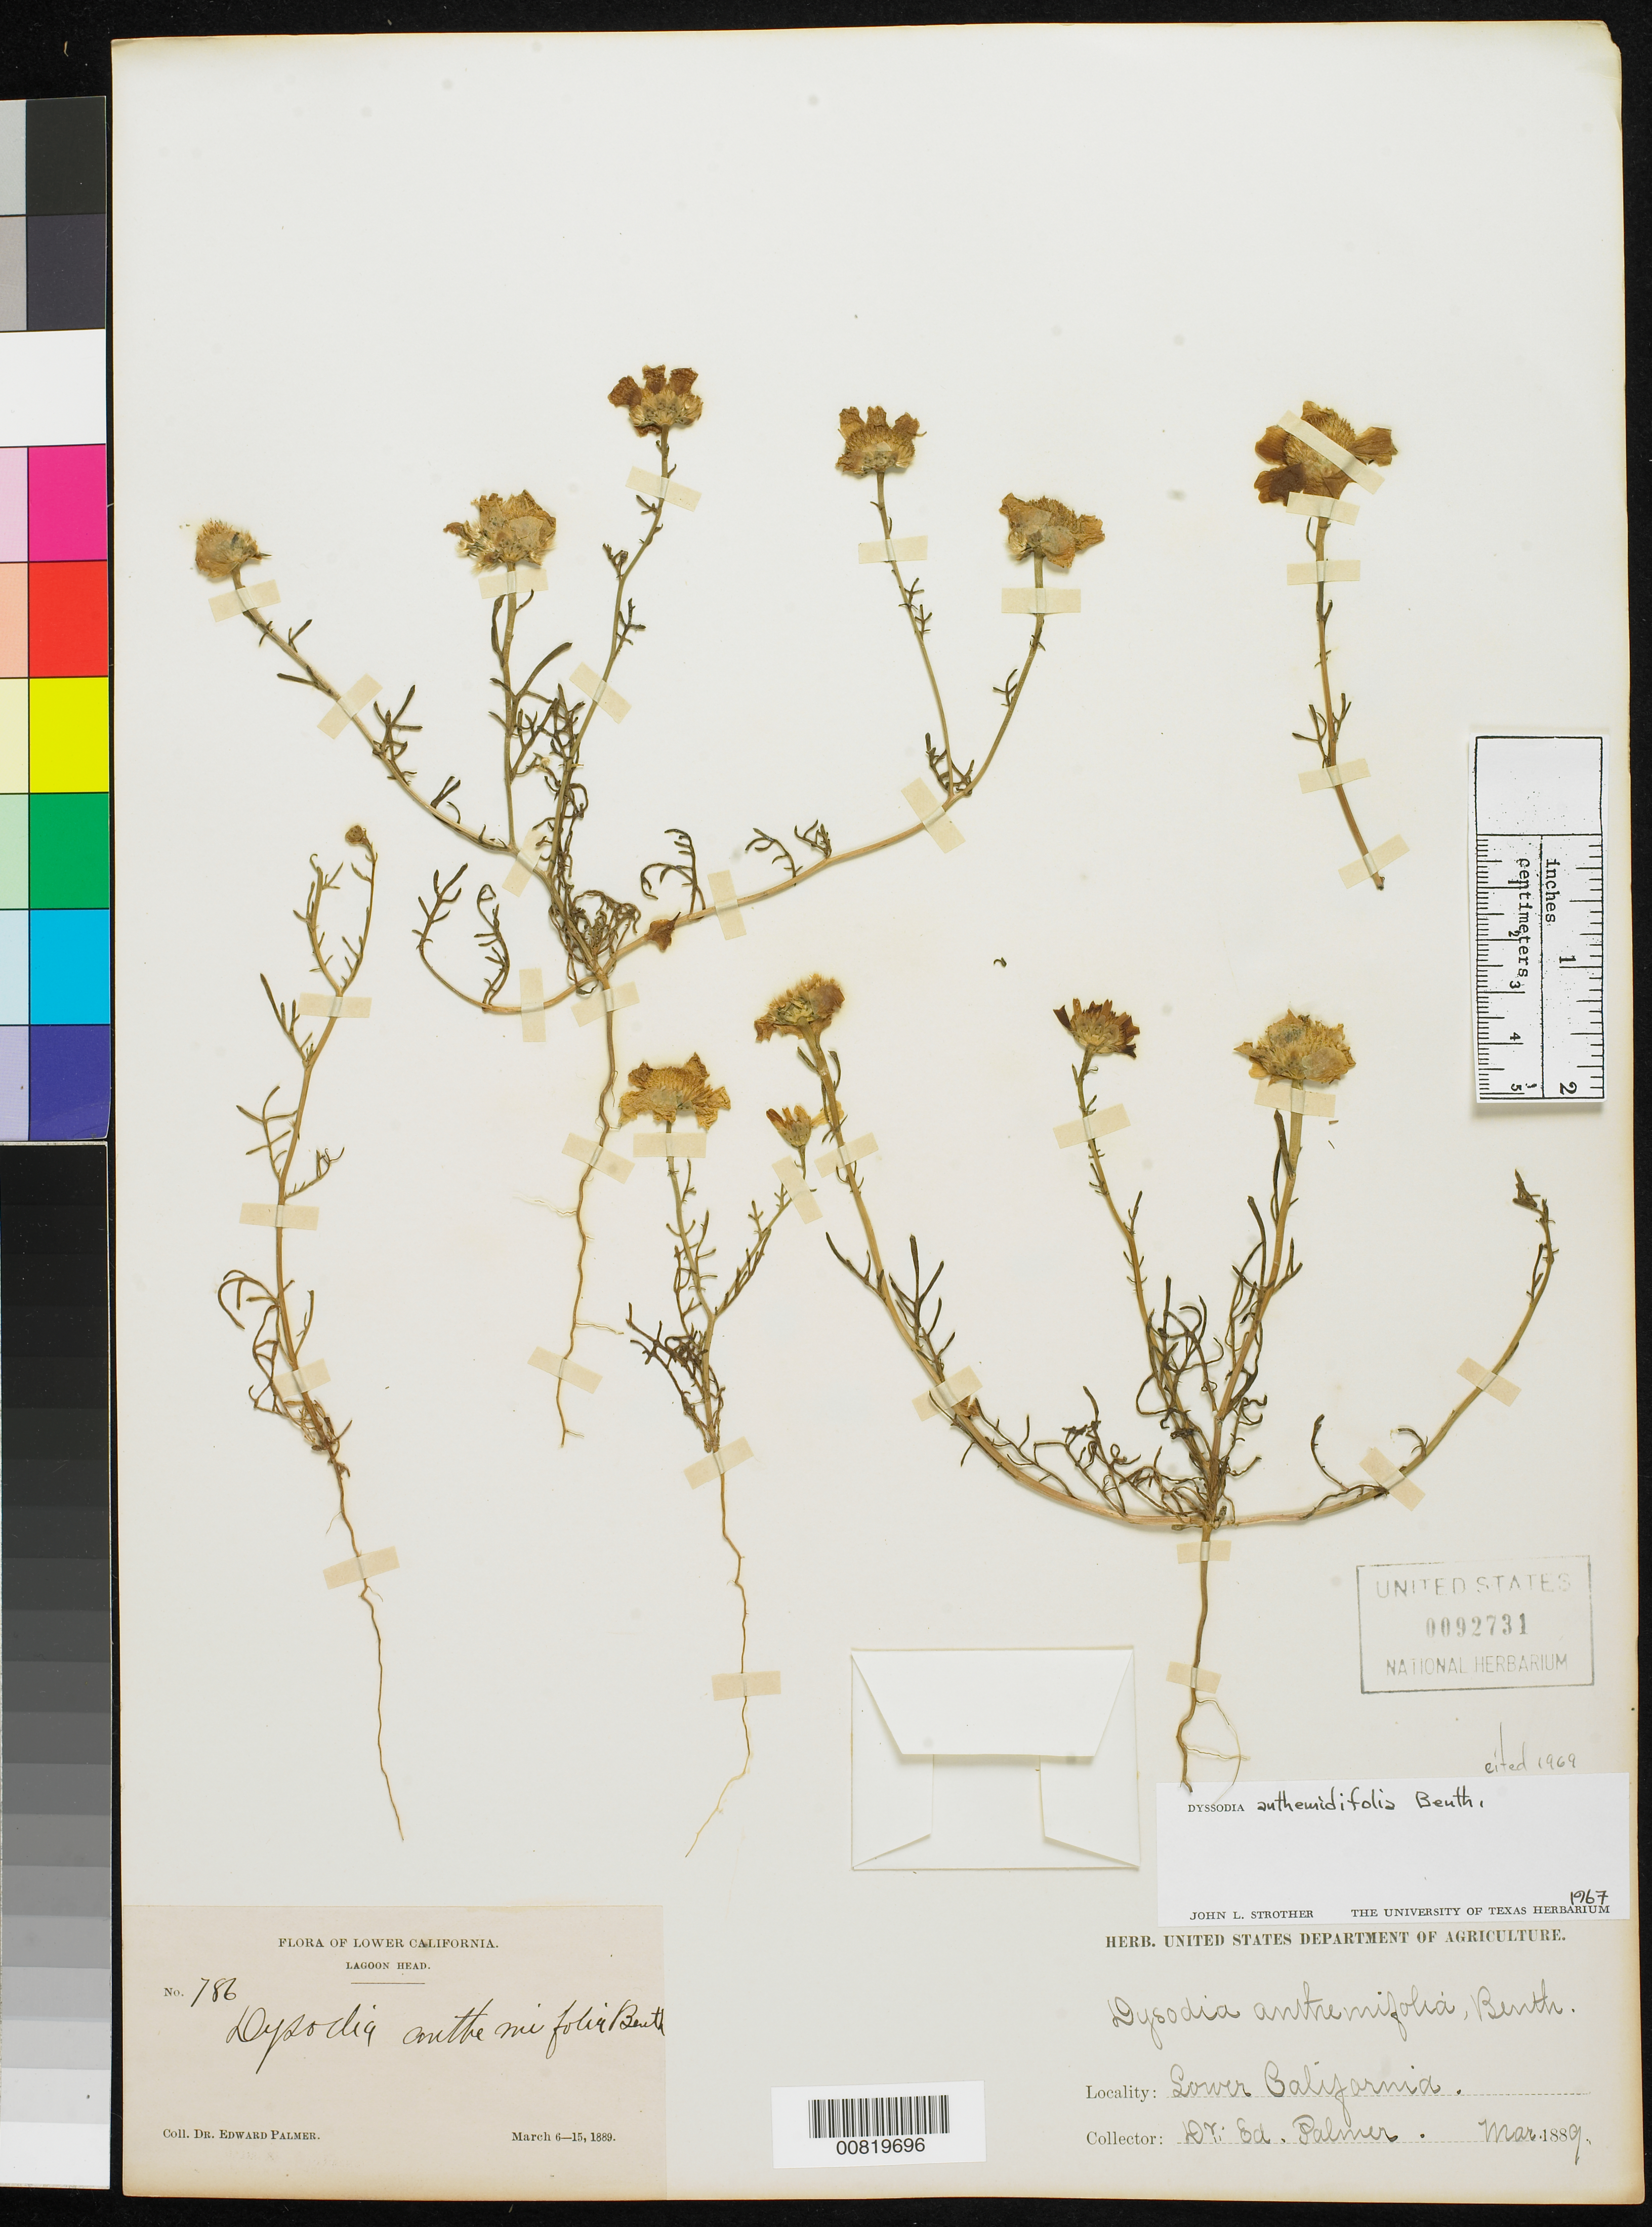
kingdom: Plantae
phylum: Tracheophyta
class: Magnoliopsida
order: Asterales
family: Asteraceae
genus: Boeberastrum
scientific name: Boeberastrum anthemidifolium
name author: Rydb.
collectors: E. Palmer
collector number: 786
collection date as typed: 06 Mar 1889 to 15 Mar 1889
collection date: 1889-03-06/1889-03-15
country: Mexico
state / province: Baja California Norte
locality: Lagoon Head, Baja California.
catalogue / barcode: US 92731